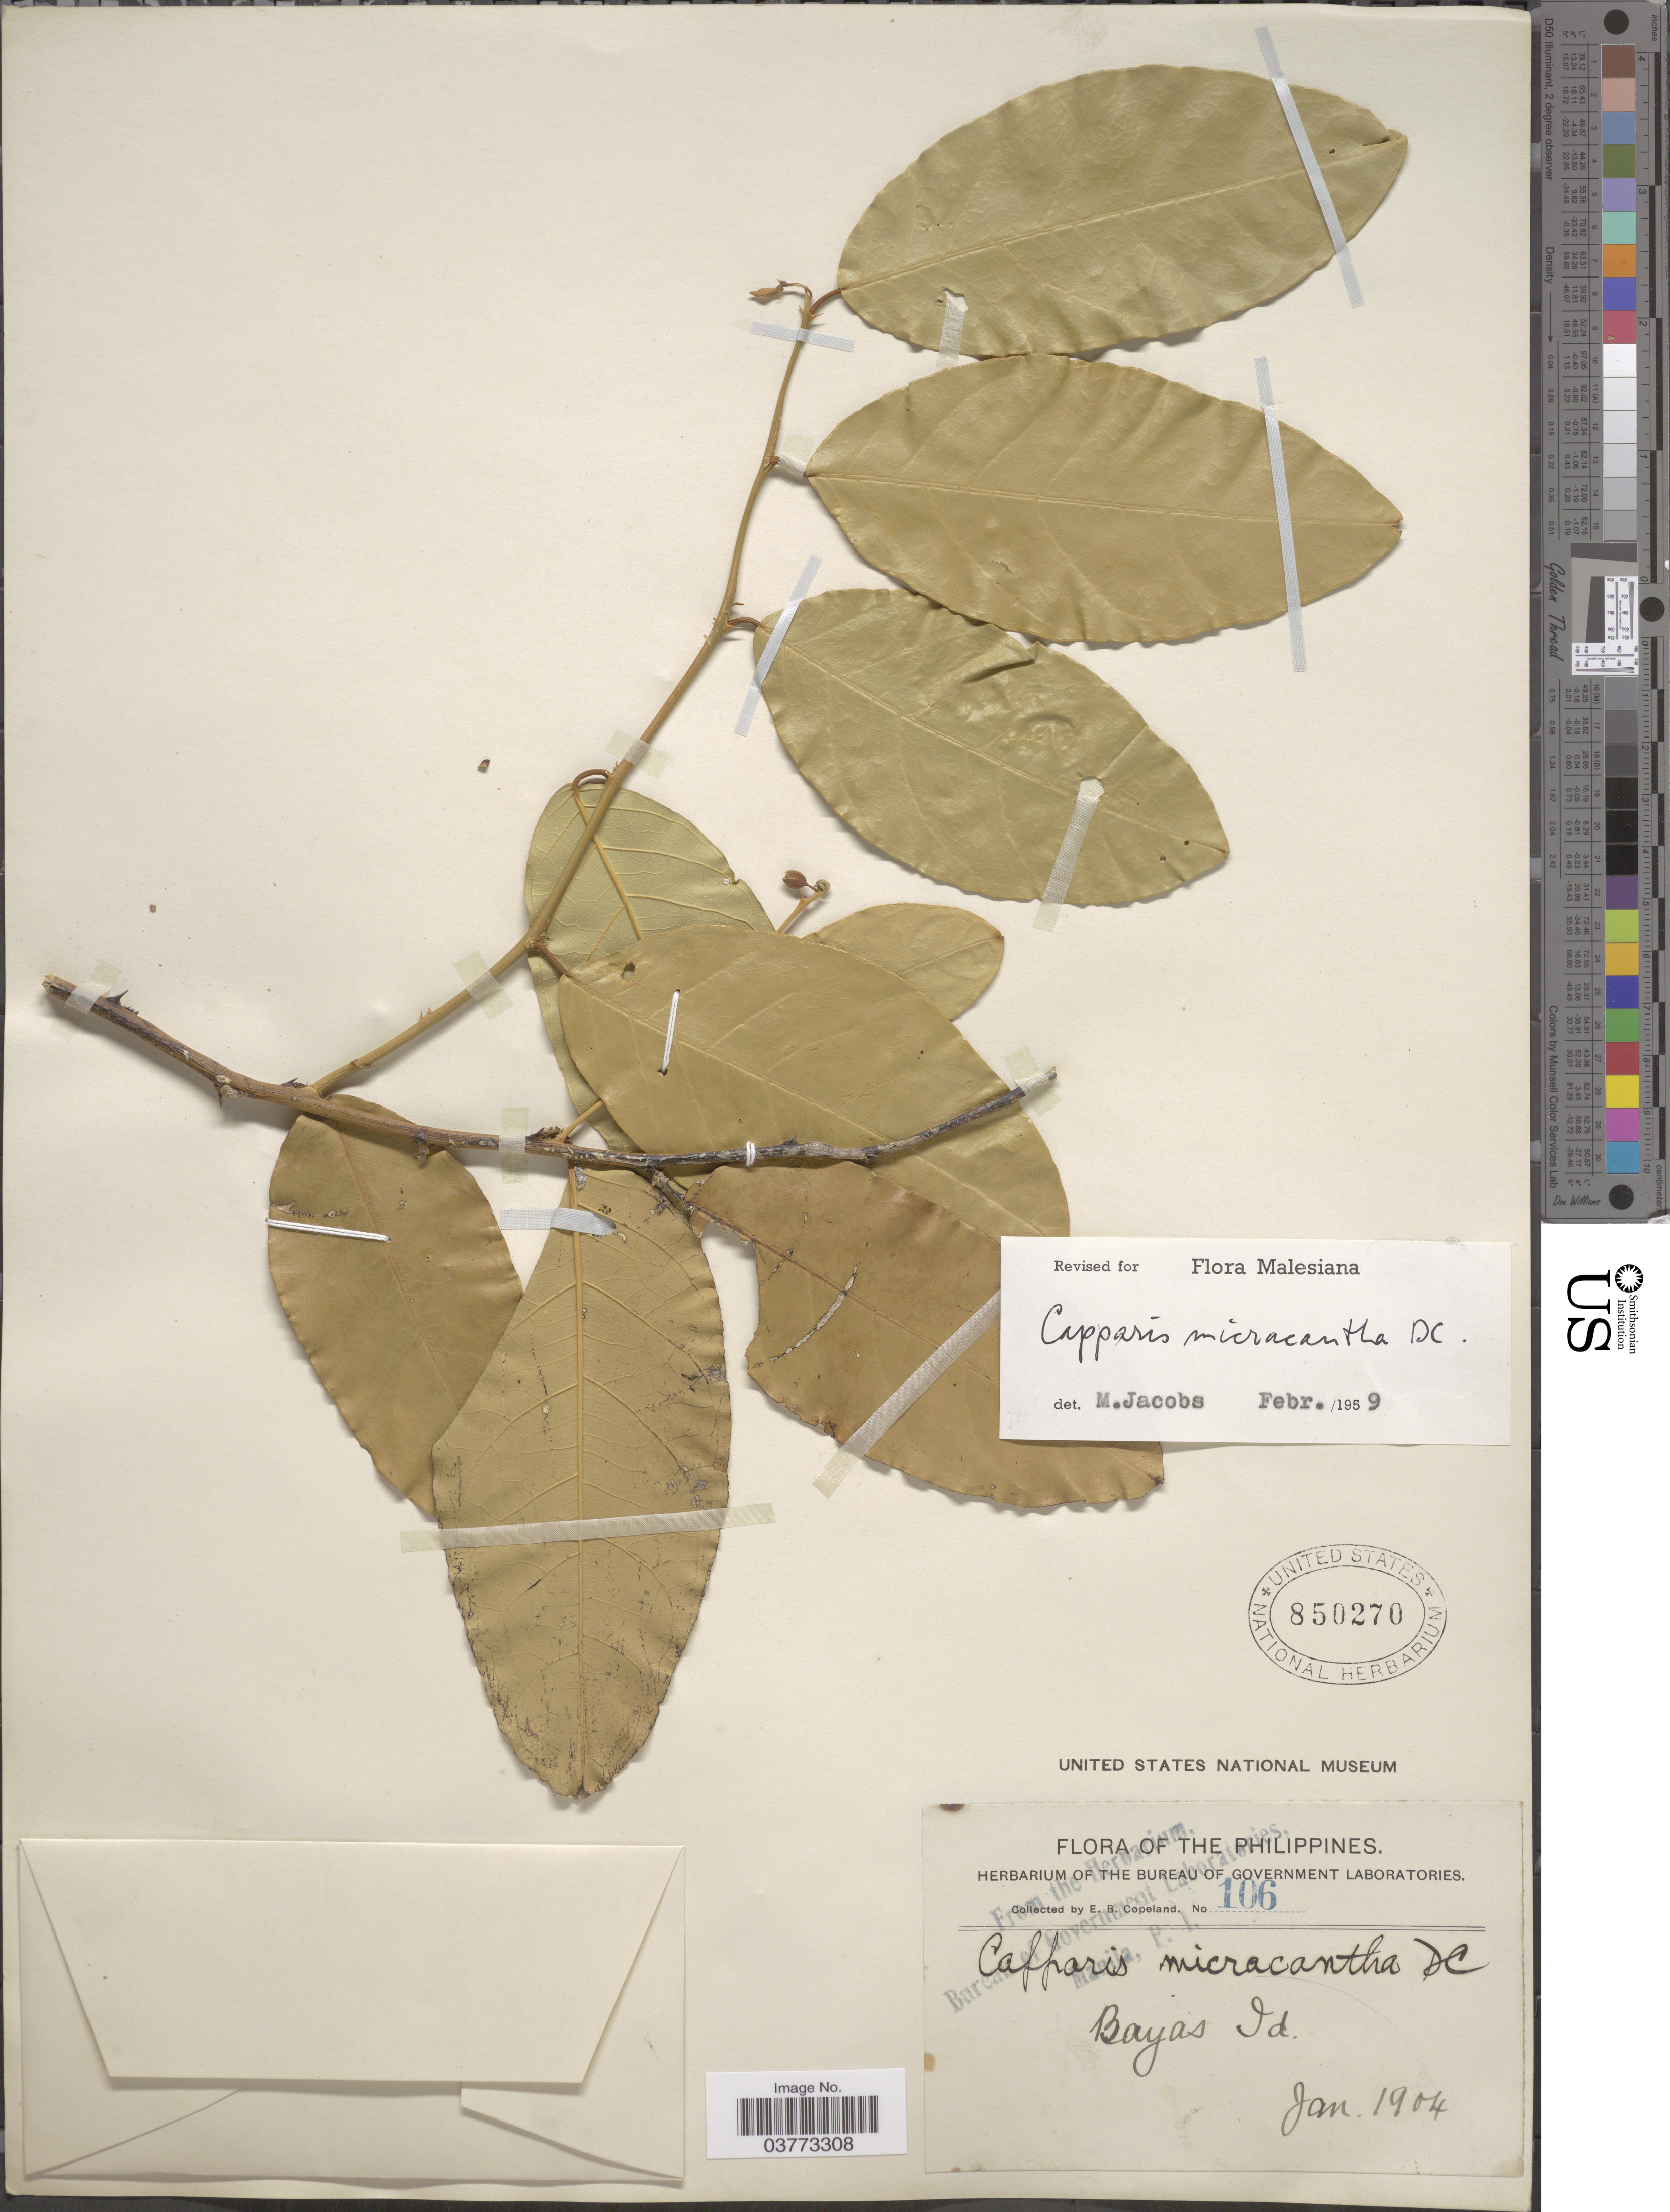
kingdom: Plantae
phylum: Tracheophyta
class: Magnoliopsida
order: Brassicales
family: Capparaceae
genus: Capparis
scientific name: Capparis micrantha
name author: A. Rich.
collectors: E. B. Copeland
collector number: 106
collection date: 1904-01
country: Philippines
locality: Bayas Id.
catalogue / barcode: US 850270